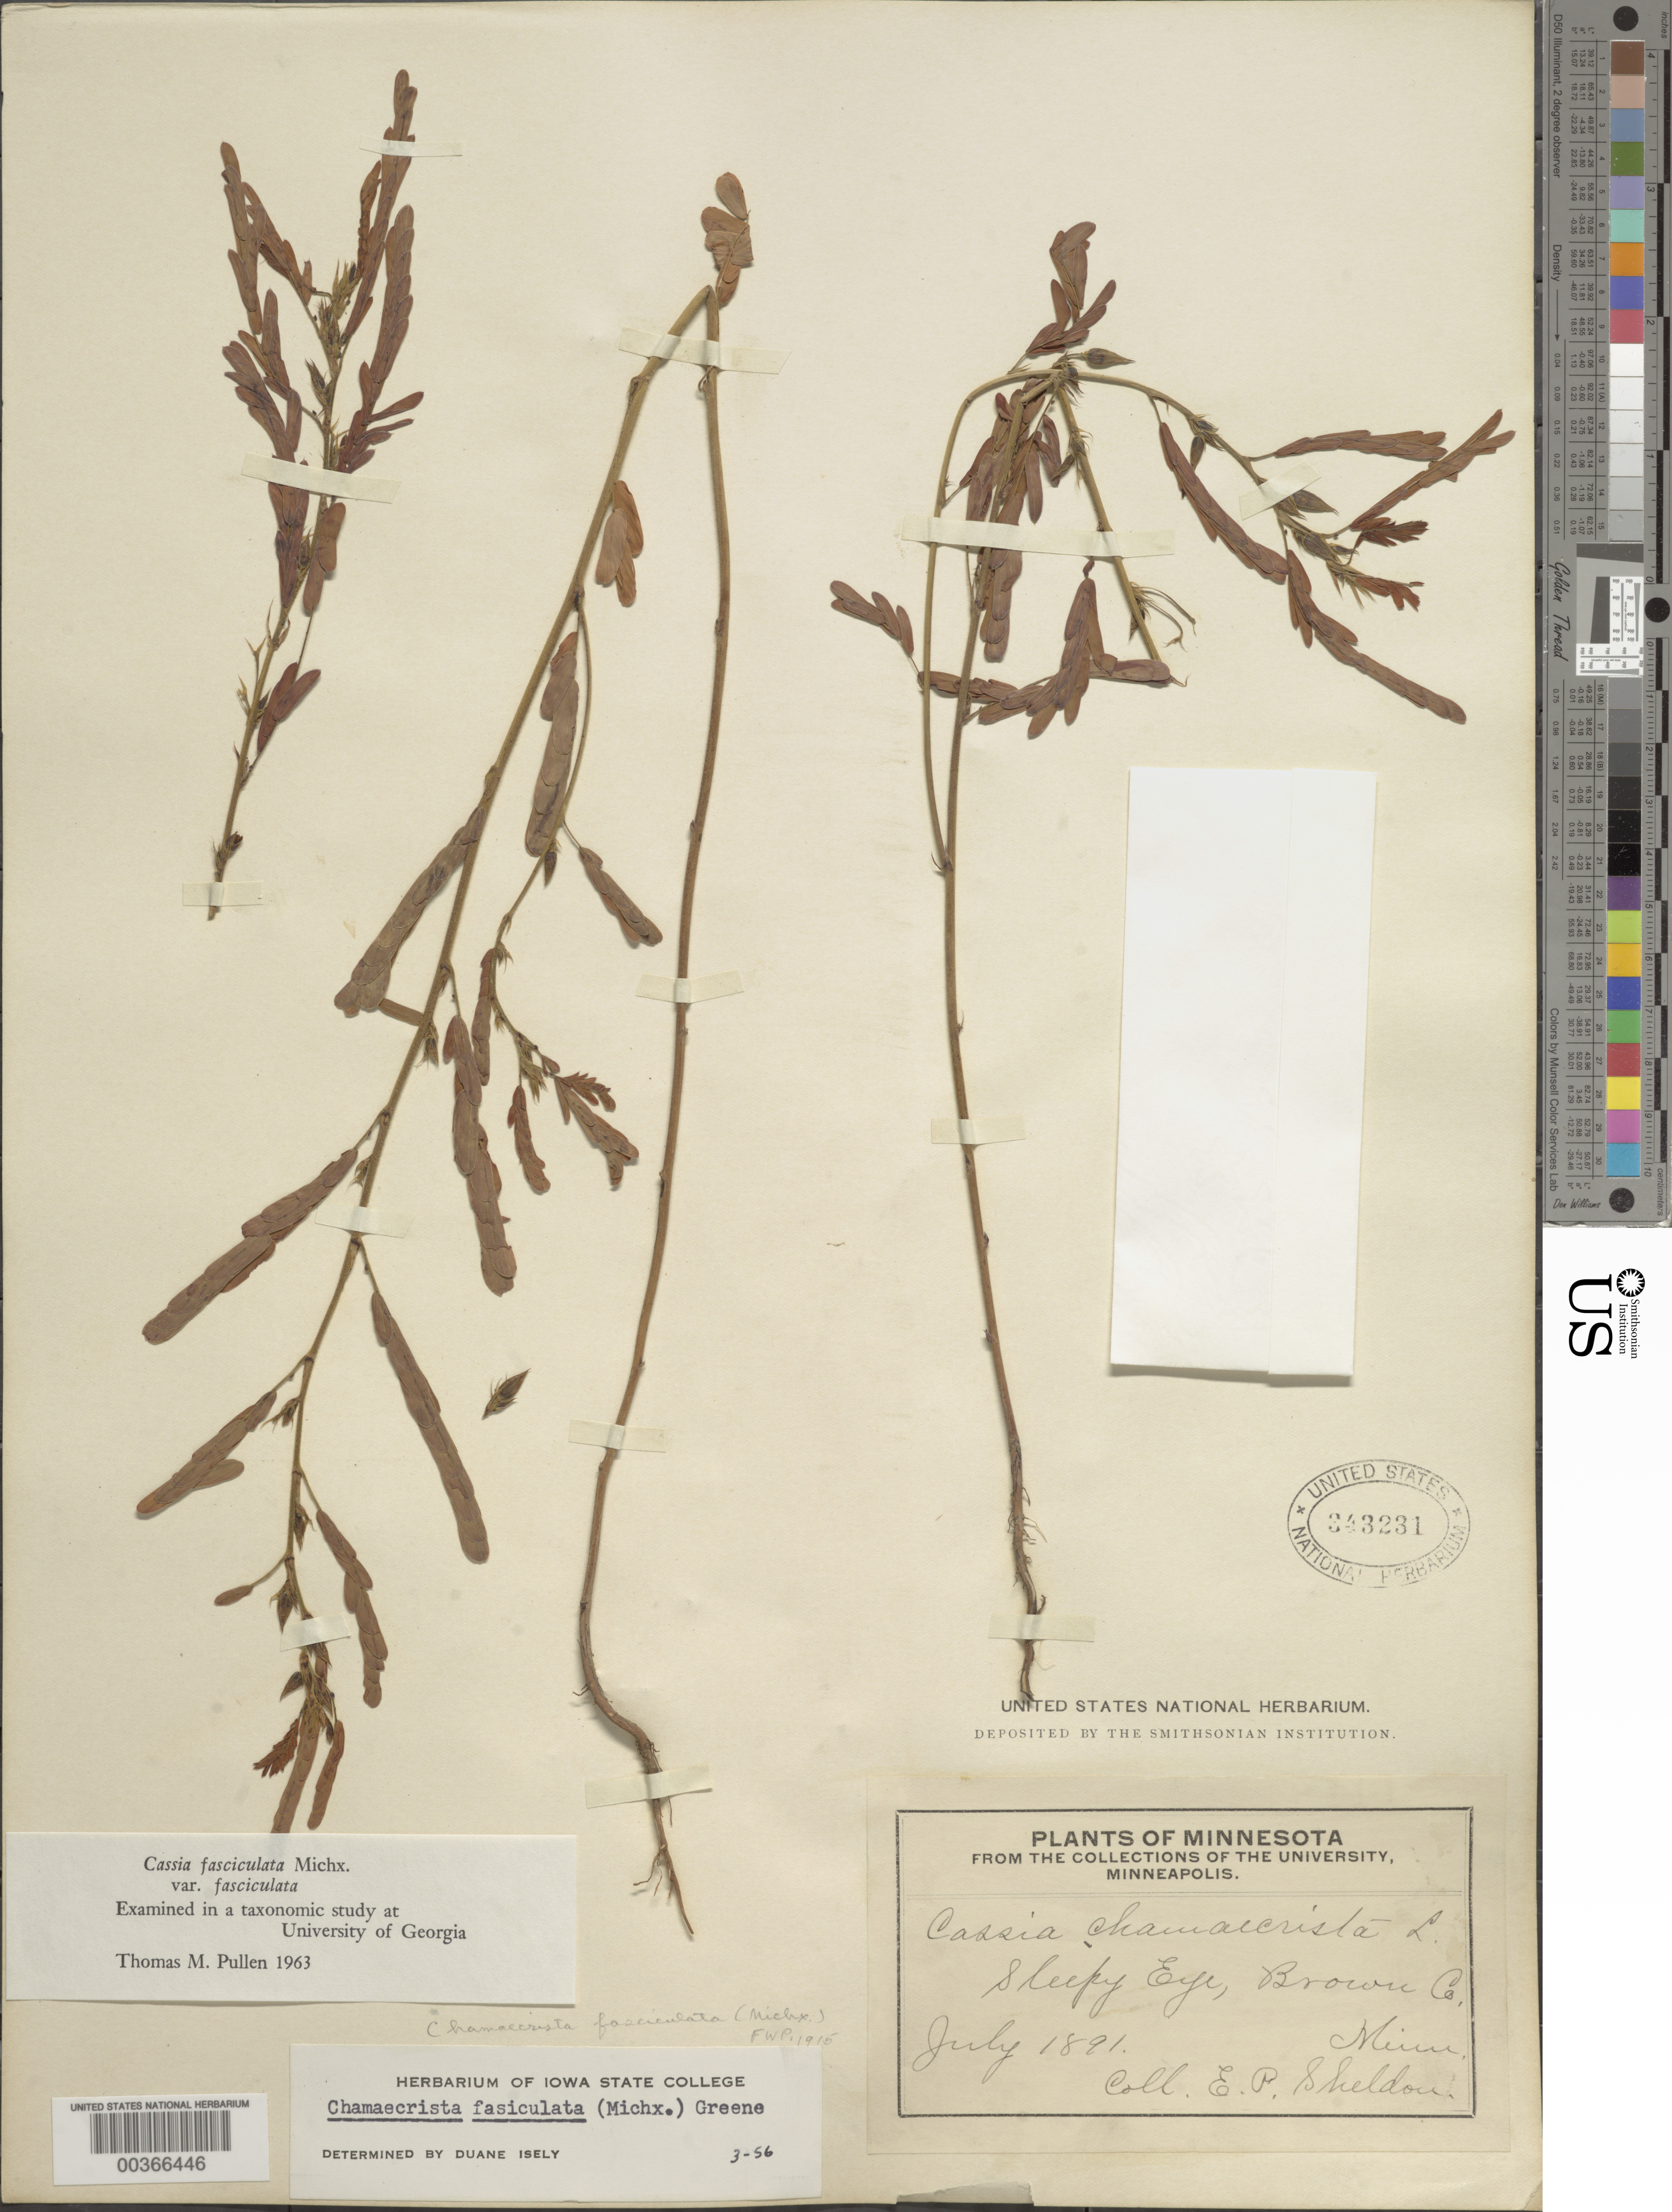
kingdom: Plantae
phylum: Tracheophyta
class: Magnoliopsida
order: Fabales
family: Fabaceae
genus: Chamaecrista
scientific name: Chamaecrista fasciculata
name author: (Michx.) Greene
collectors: E. P. Sheldon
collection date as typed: Jul 1891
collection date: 1891-07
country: United States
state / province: Minnesota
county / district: Brown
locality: Sleepy eye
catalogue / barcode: US 343231